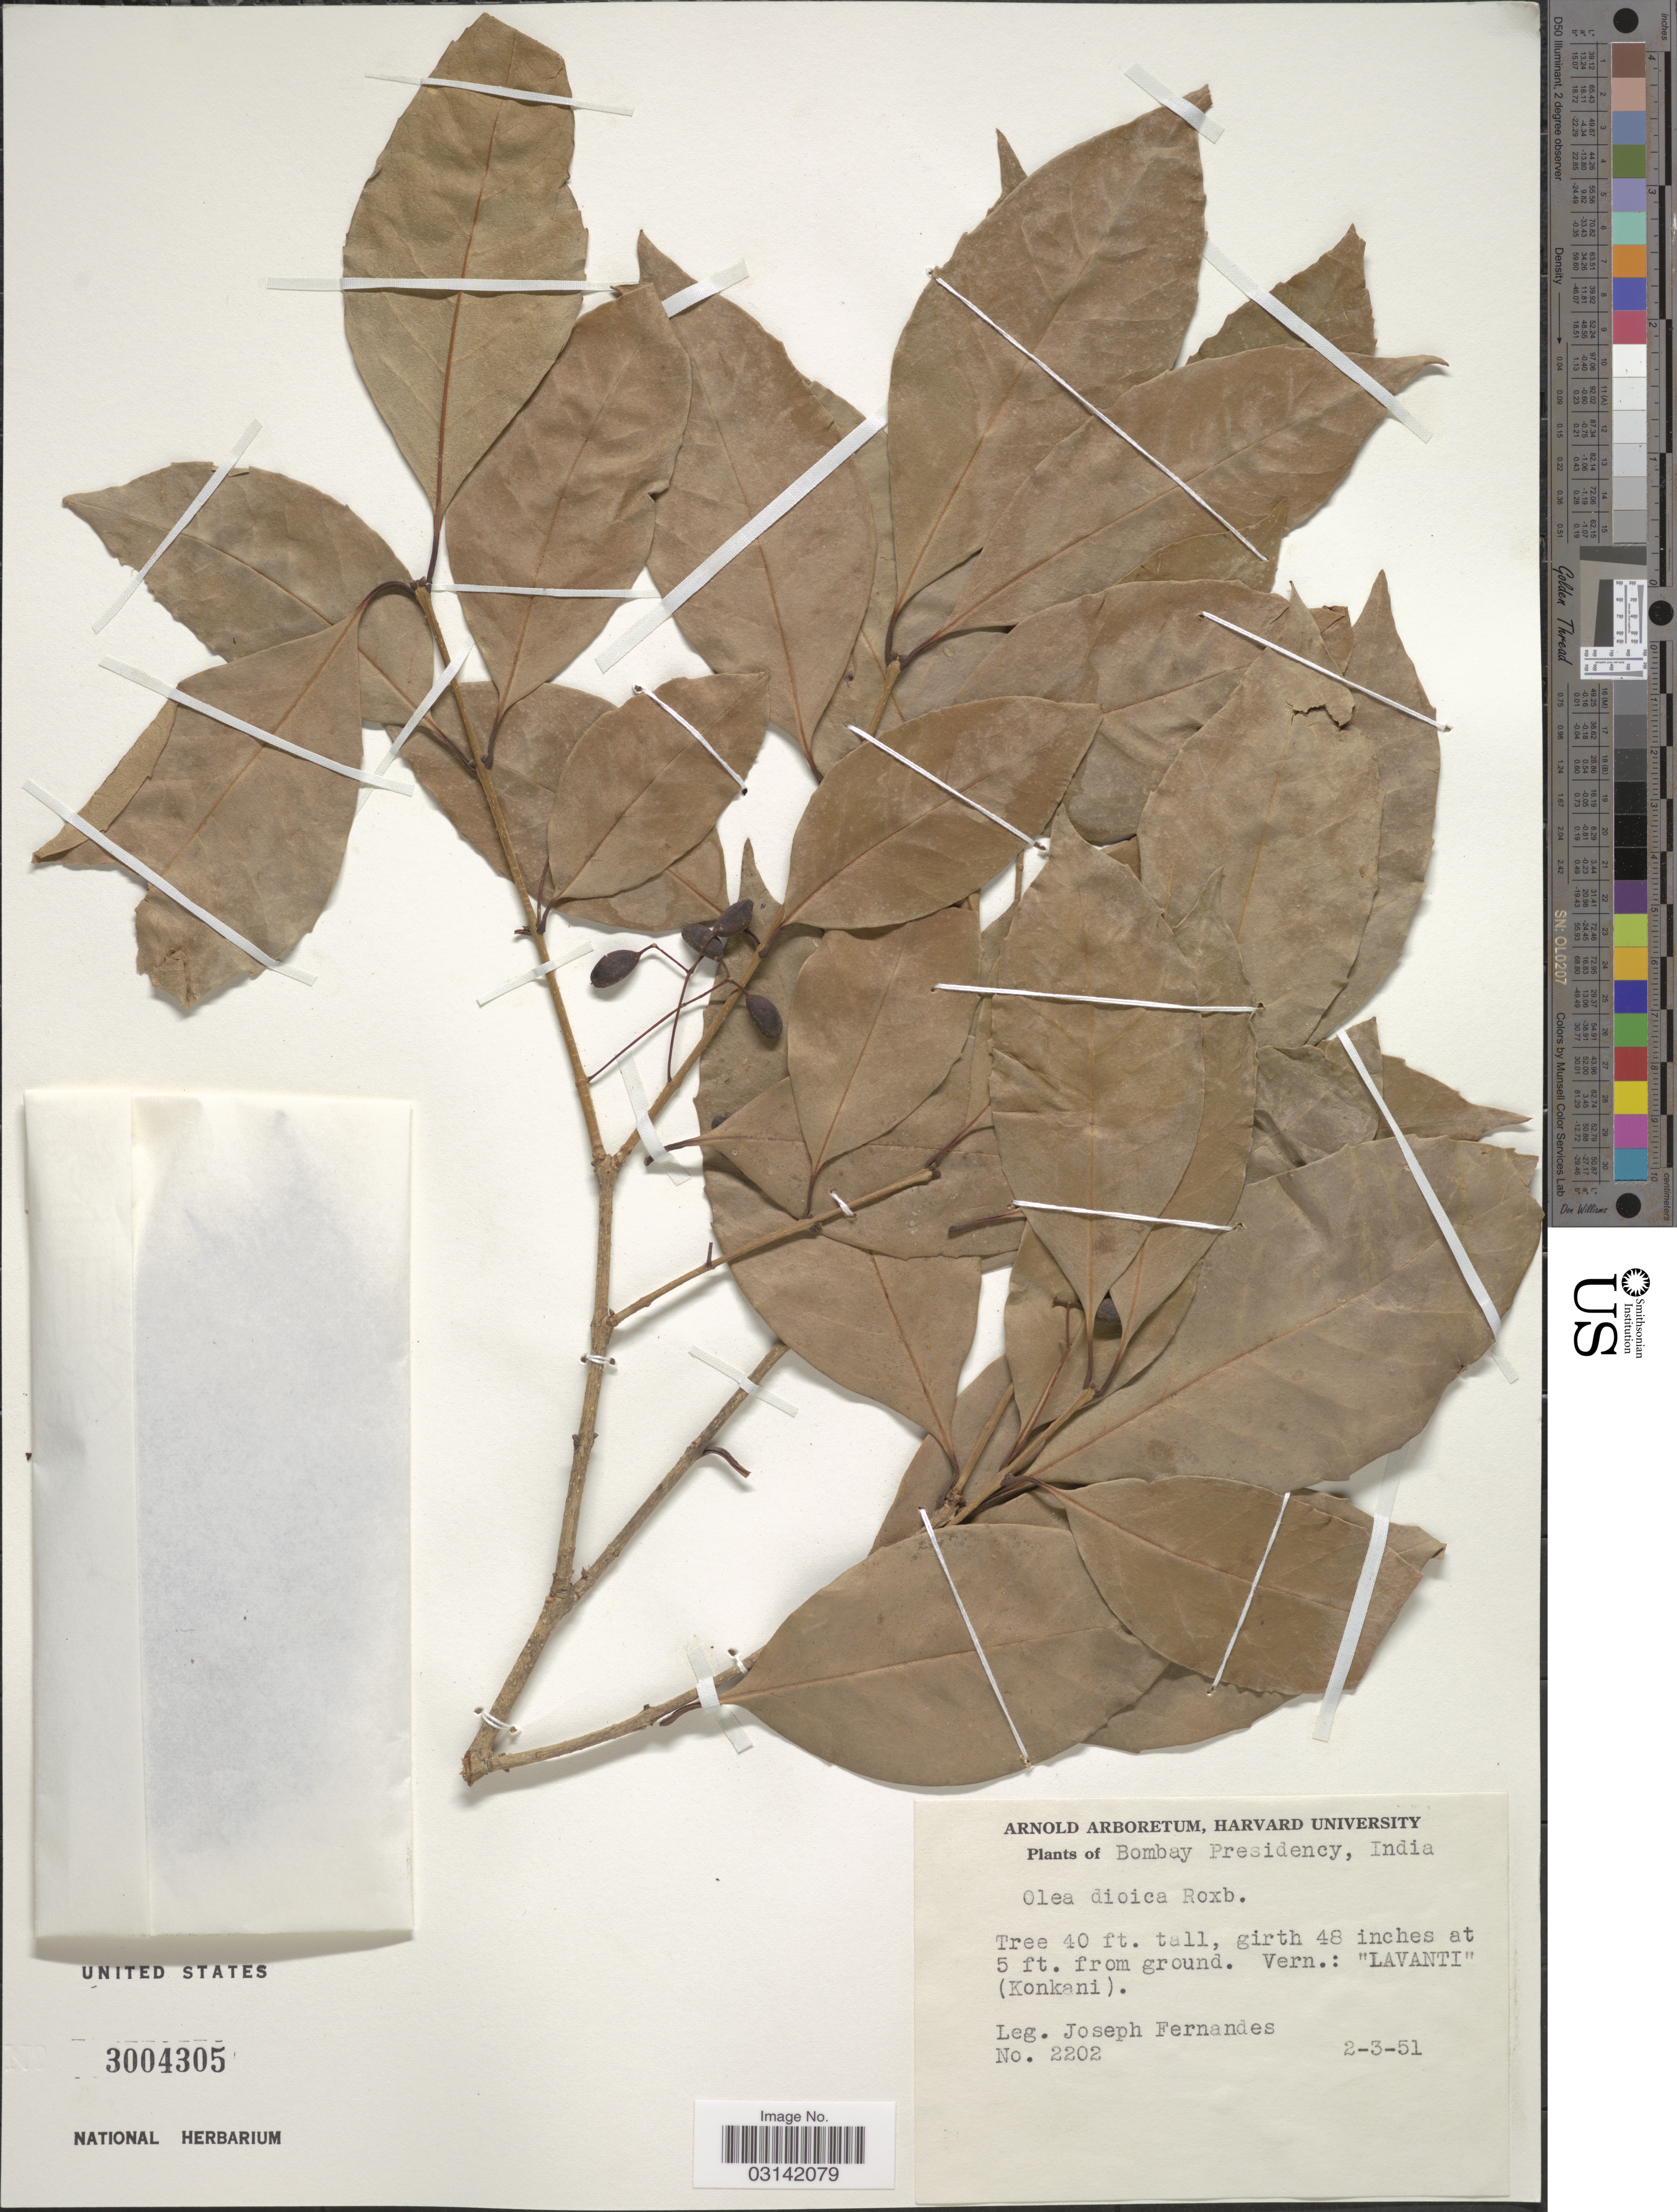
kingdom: Plantae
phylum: Tracheophyta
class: Magnoliopsida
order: Lamiales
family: Oleaceae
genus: Tetrapilus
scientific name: Tetrapilus dioicus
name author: (Roxb.) L.A.S. Johnson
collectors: J. Fernandes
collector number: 2202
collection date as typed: Transcribed d/m/y: 2/3/51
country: India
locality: Bombay Presidency.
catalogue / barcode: US 3004305